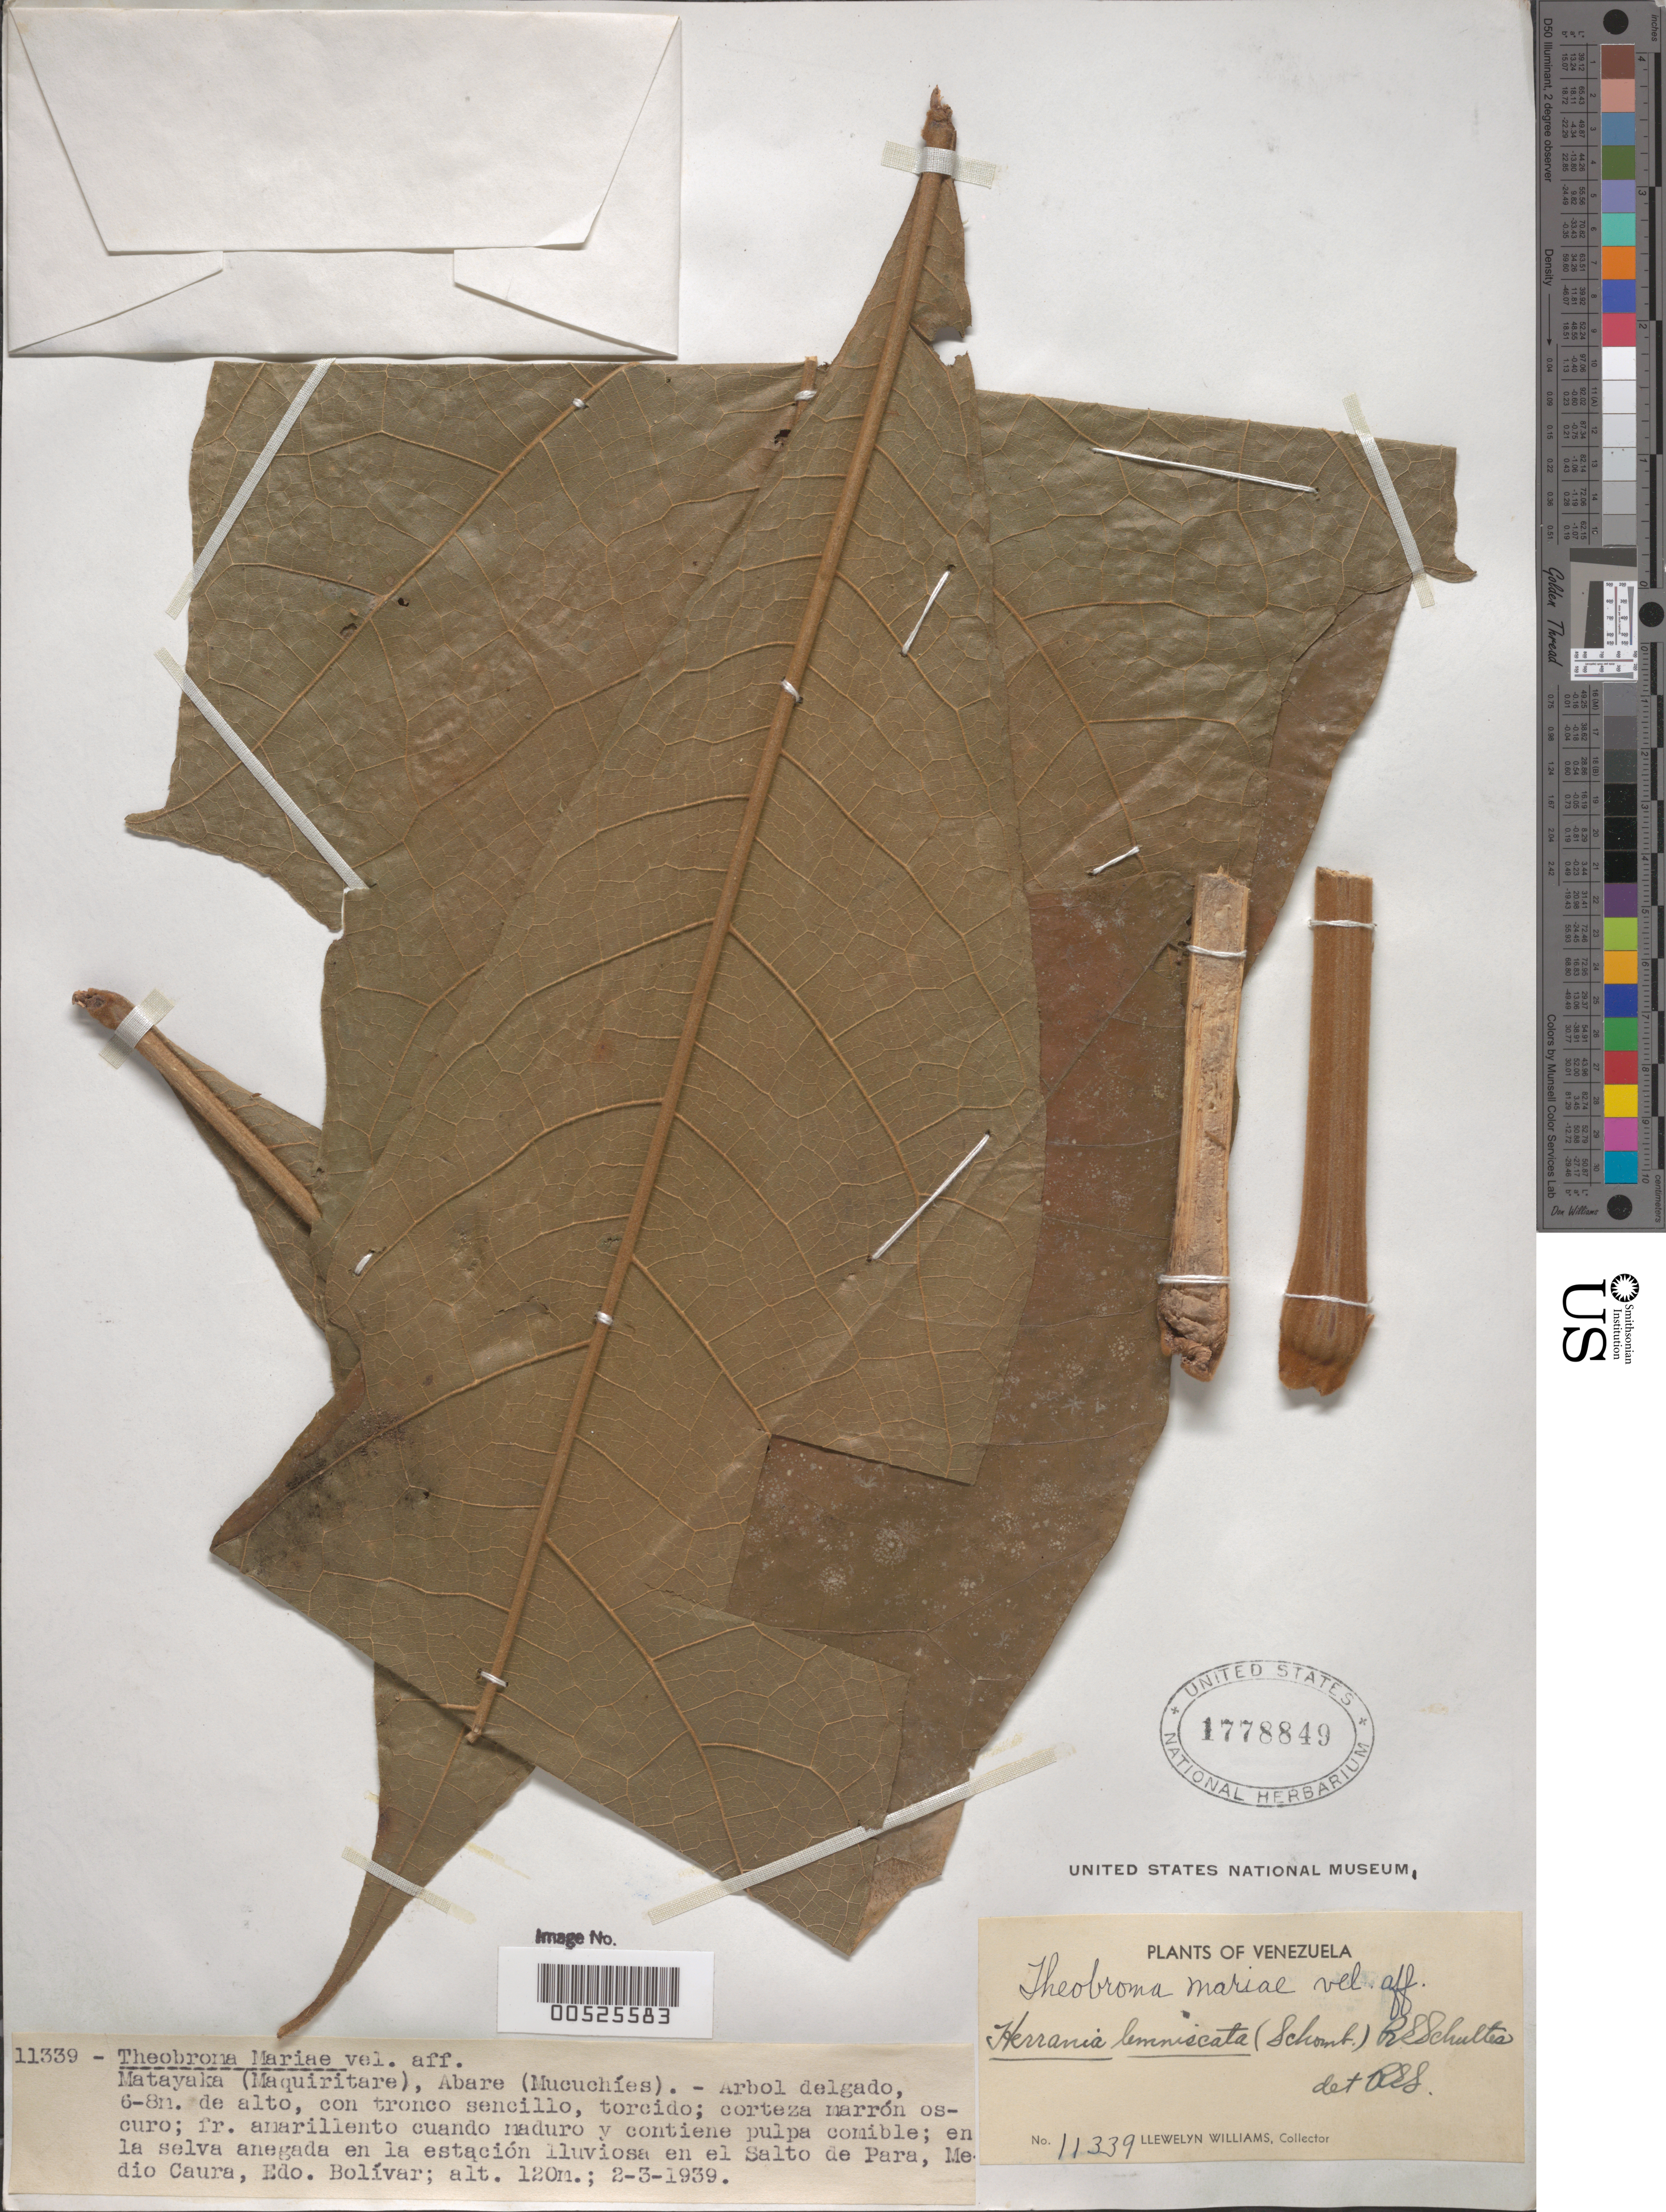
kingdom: Plantae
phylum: Tracheophyta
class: Magnoliopsida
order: Malvales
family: Malvaceae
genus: Theobroma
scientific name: Theobroma lemniscatum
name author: (R.H. Schomb.) Colli-Silva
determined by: Dorr, L. J., (BOT), Smithsonian Institution - National Museum of Natural History (UNITED STATES)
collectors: Ll. Williams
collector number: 11339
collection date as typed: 02 Mar 1939 or 03 Feb 1939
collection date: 1939-02-03 or 1939-03-02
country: Venezuela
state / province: Bolívar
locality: en la selva anegada en la estación lluviosa en el Salto de Para, Medio Caura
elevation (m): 120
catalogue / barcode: US 1778849